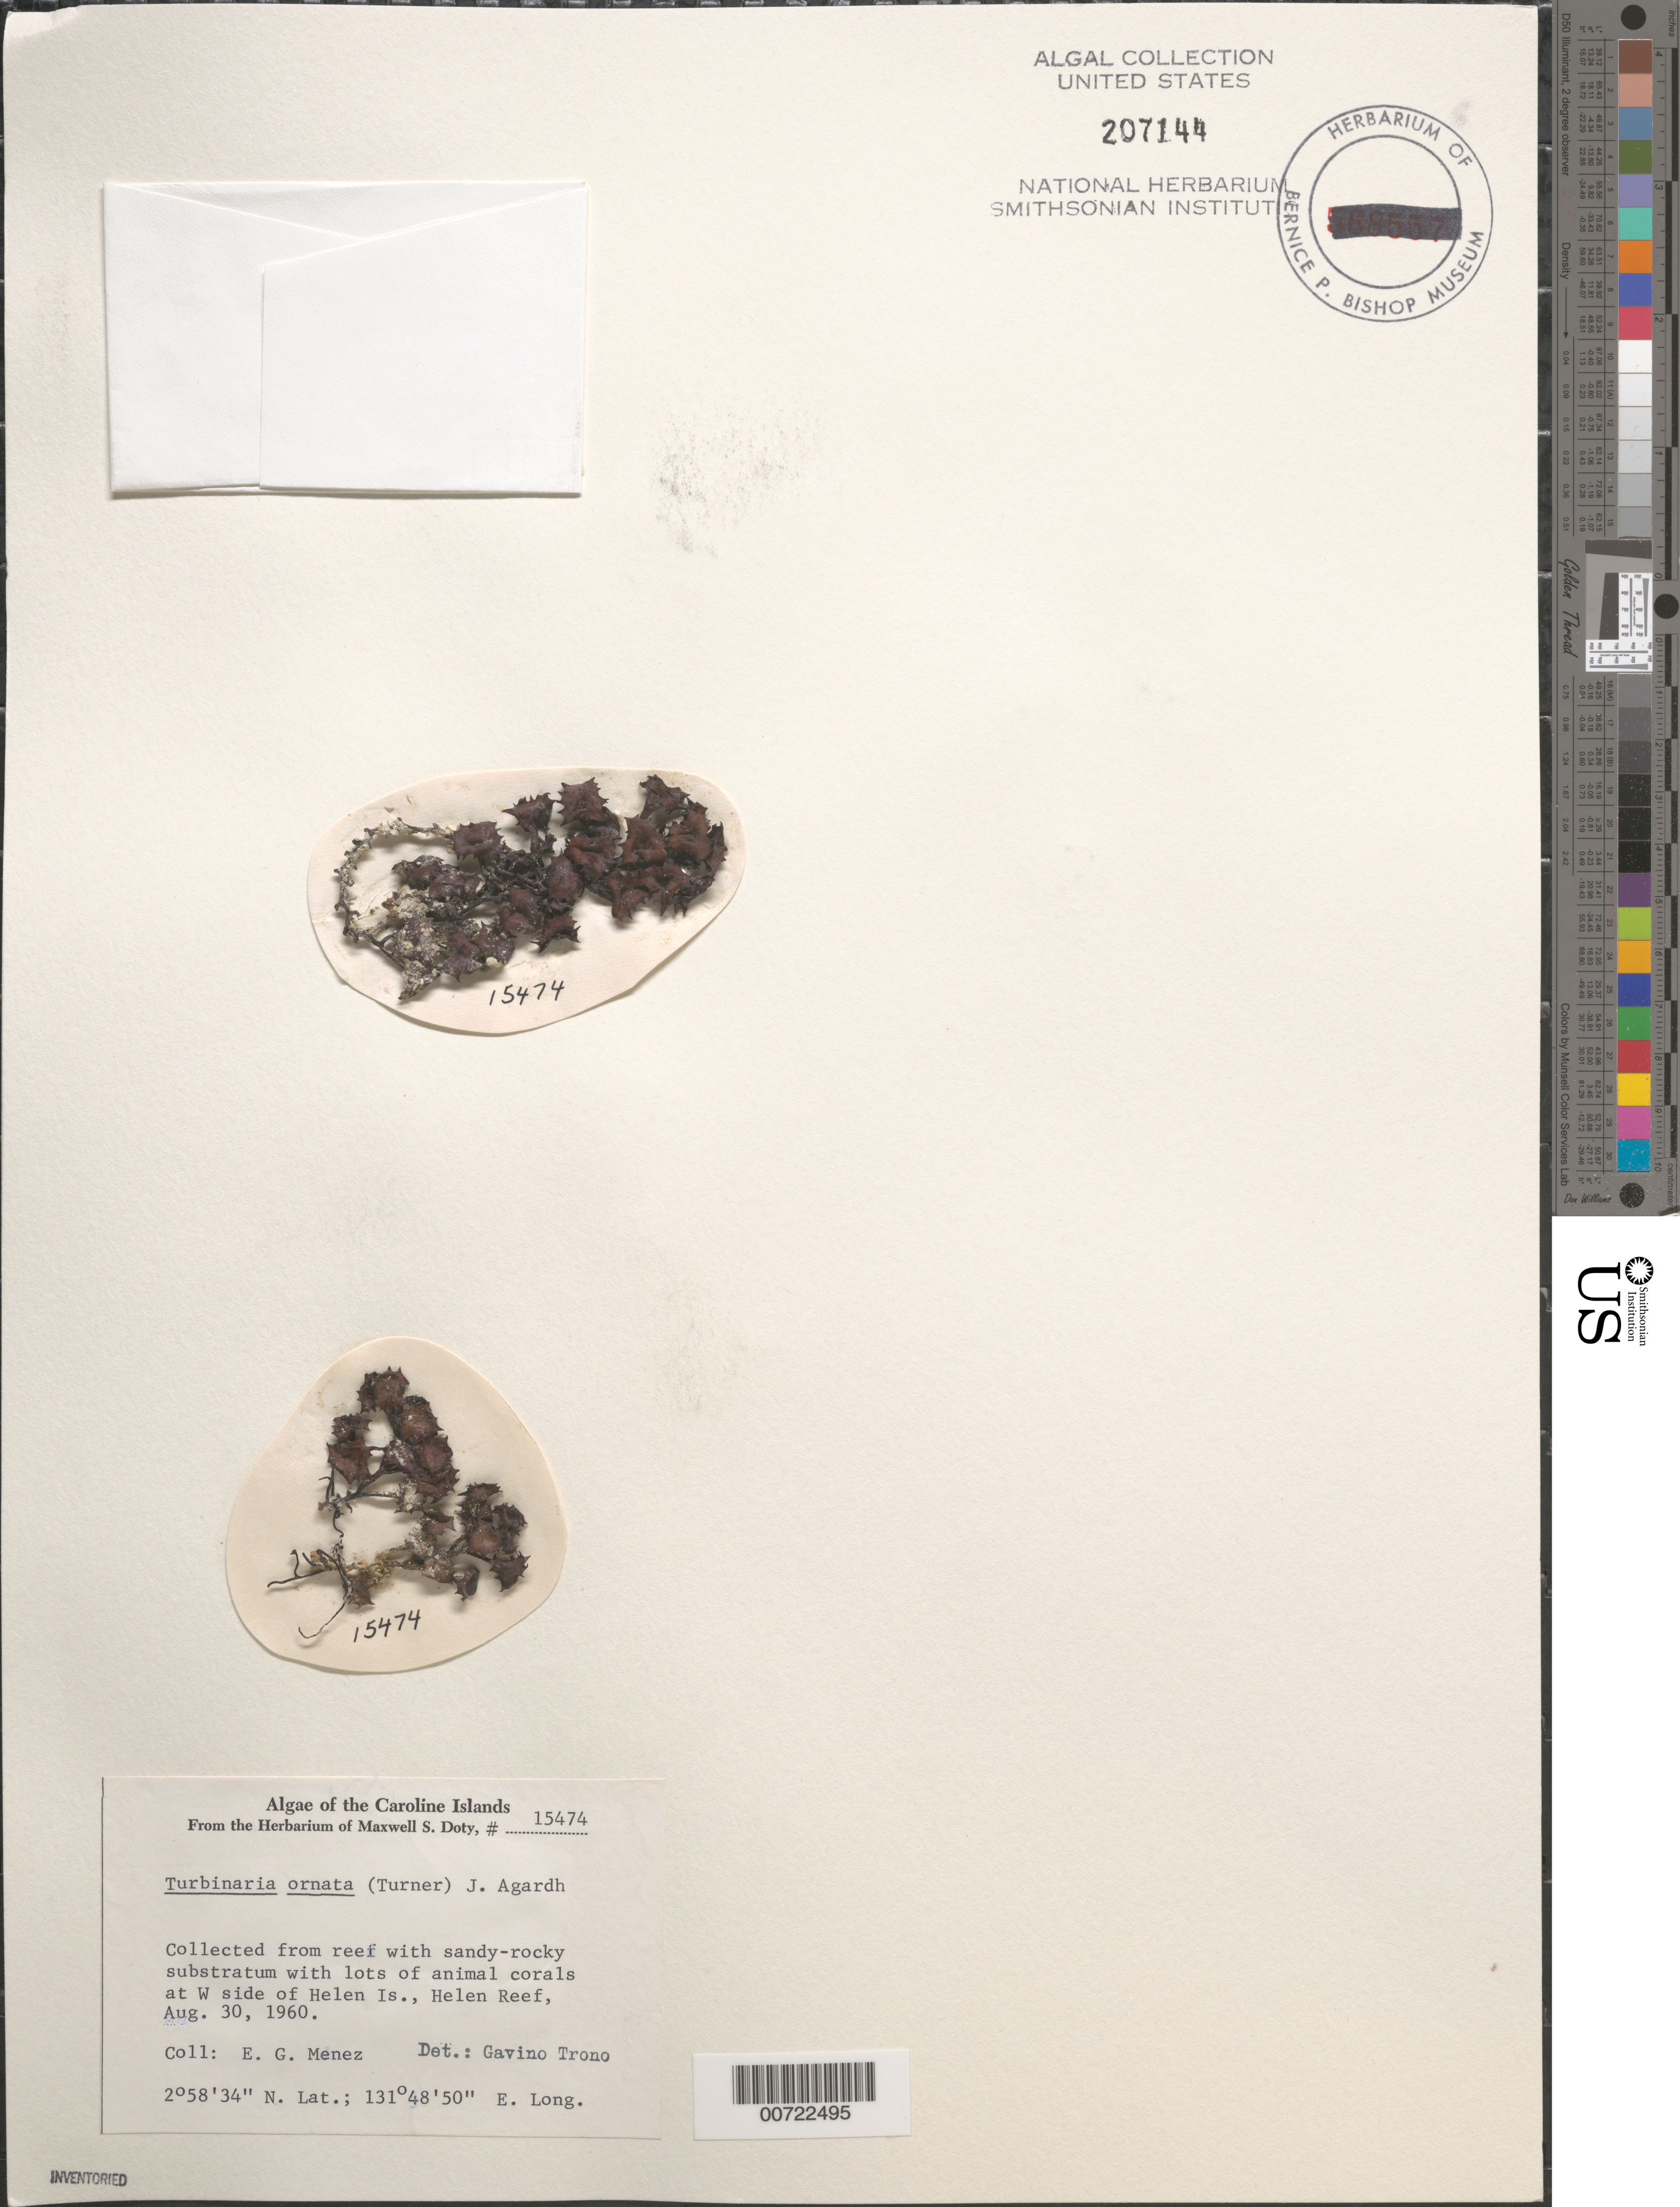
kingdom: Chromista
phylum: Ochrophyta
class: Phaeophyceae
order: Fucales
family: Sargassaceae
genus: Turbinaria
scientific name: Turbinaria ornata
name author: (Turner) J. Agardh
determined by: Trono, Gavino C., Jr.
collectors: Meñez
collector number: MSD 15474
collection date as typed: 30 Aug 1960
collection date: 1960-08-30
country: Palau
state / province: Belau Outliers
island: Helen Atoll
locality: Helen Reef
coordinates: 2 58' 34" N, 131 48' 50" E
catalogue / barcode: US 207144